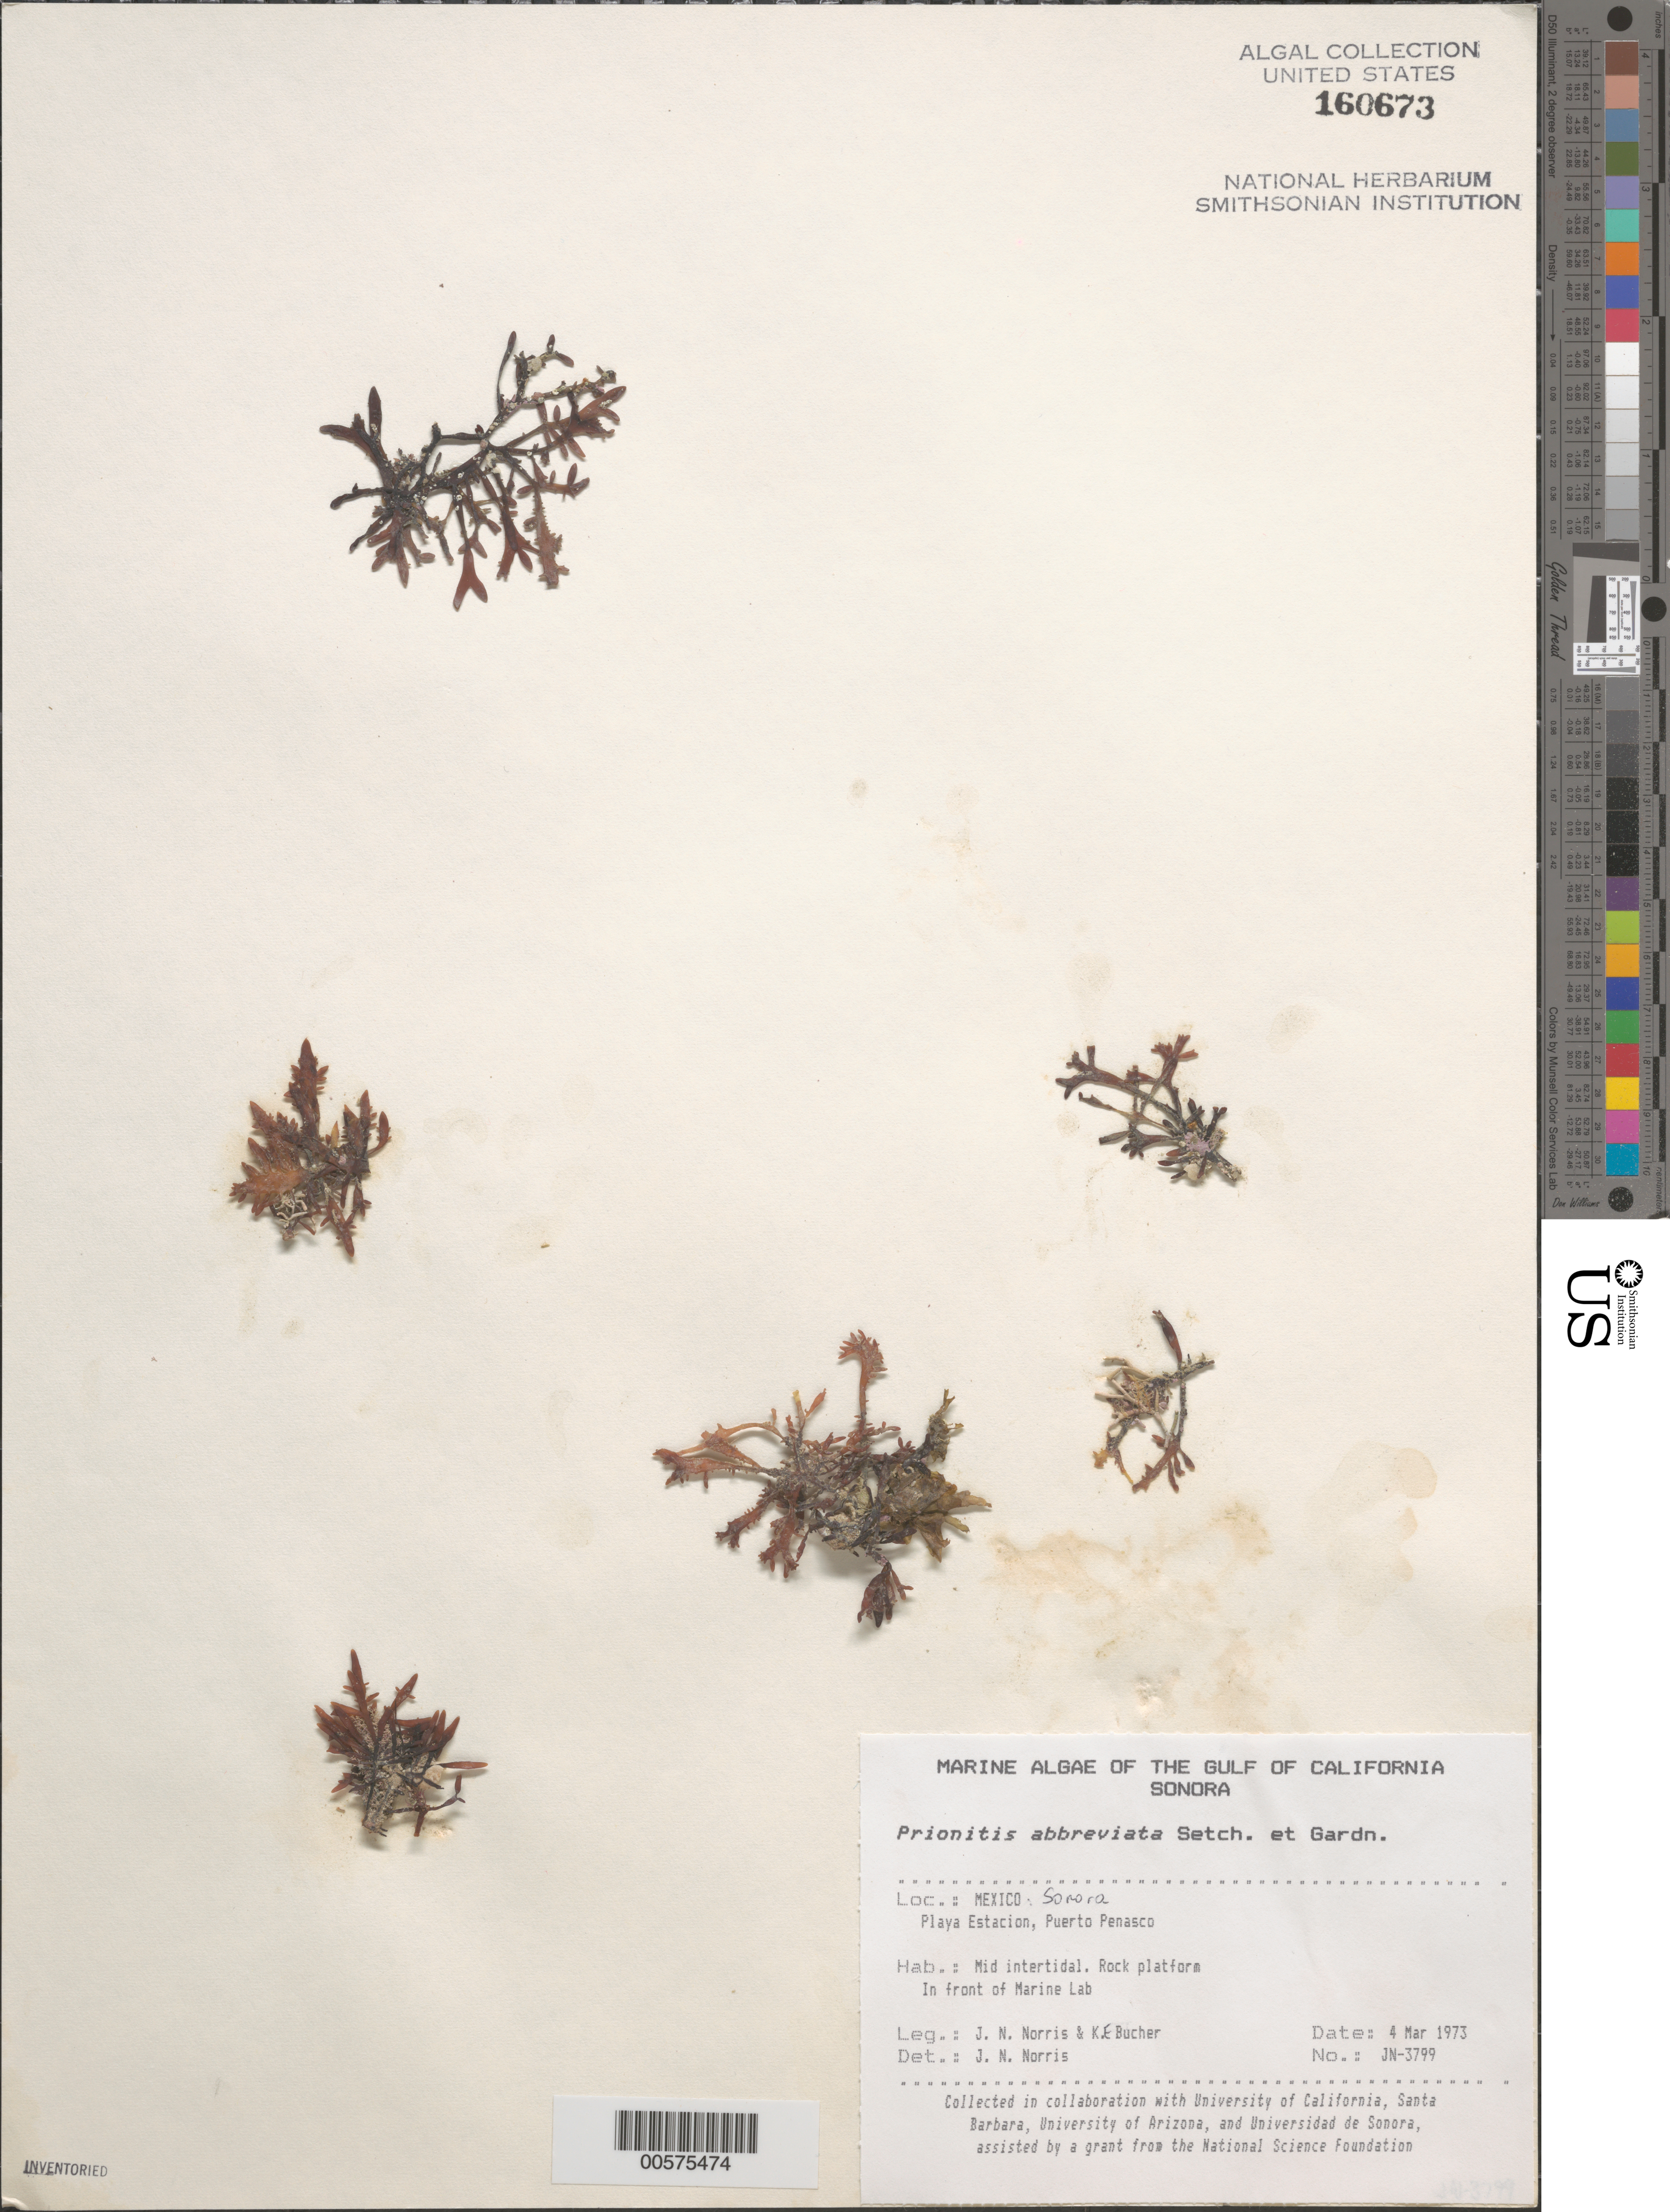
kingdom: Plantae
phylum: Rhodophyta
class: Florideophyceae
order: Cryptonemiales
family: Cryptonemiaceae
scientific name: Prionitis abbreviata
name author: Setchell & N.L. Gardner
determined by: Norris, James N.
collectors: J. N. Norris & K. E. Bucher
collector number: JN-3799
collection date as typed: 04 Mar 1973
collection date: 1973-03-04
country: Mexico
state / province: Sonora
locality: Playa Estacion, Puerto Penasco, marine station shore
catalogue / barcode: US 160673